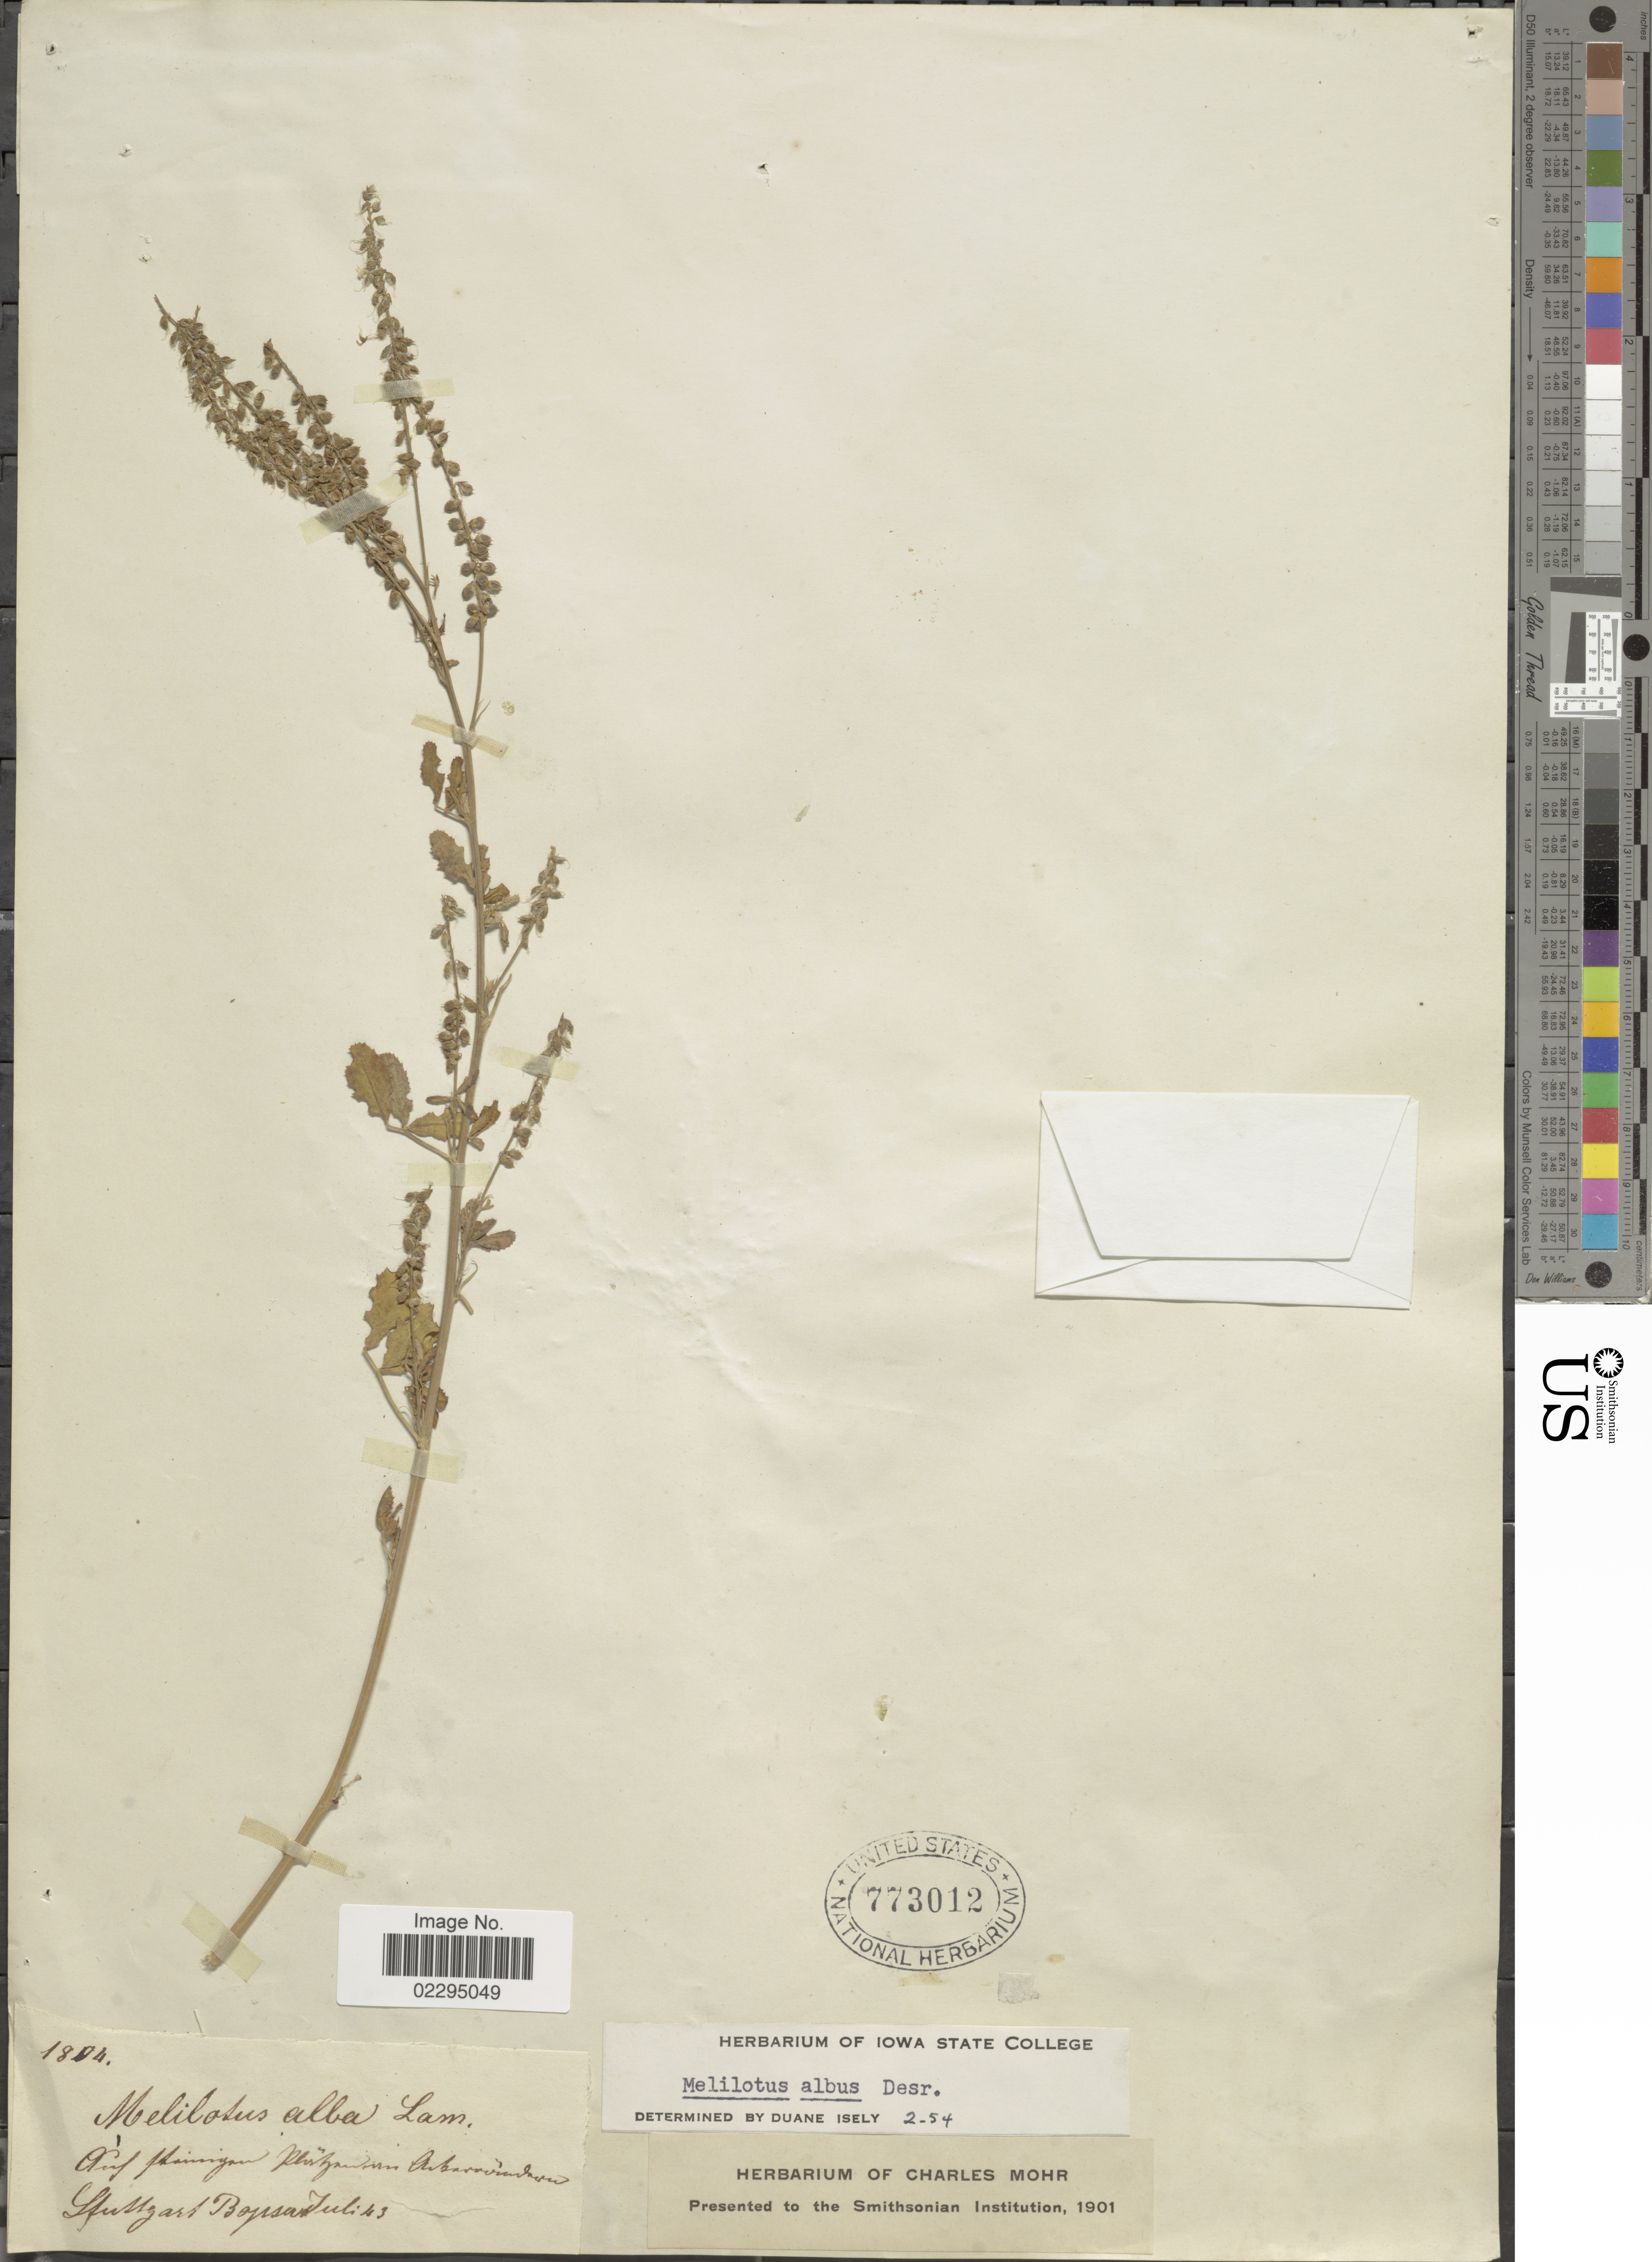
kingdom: Plantae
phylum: Tracheophyta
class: Magnoliopsida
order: Fabales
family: Fabaceae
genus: Melilotus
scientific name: Melilotus albus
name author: Medik.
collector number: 1804*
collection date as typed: Transcribed d/m/y: /7/43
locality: Auf [illegible text]ningen [illegible text] [illegible text].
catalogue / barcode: US 773012